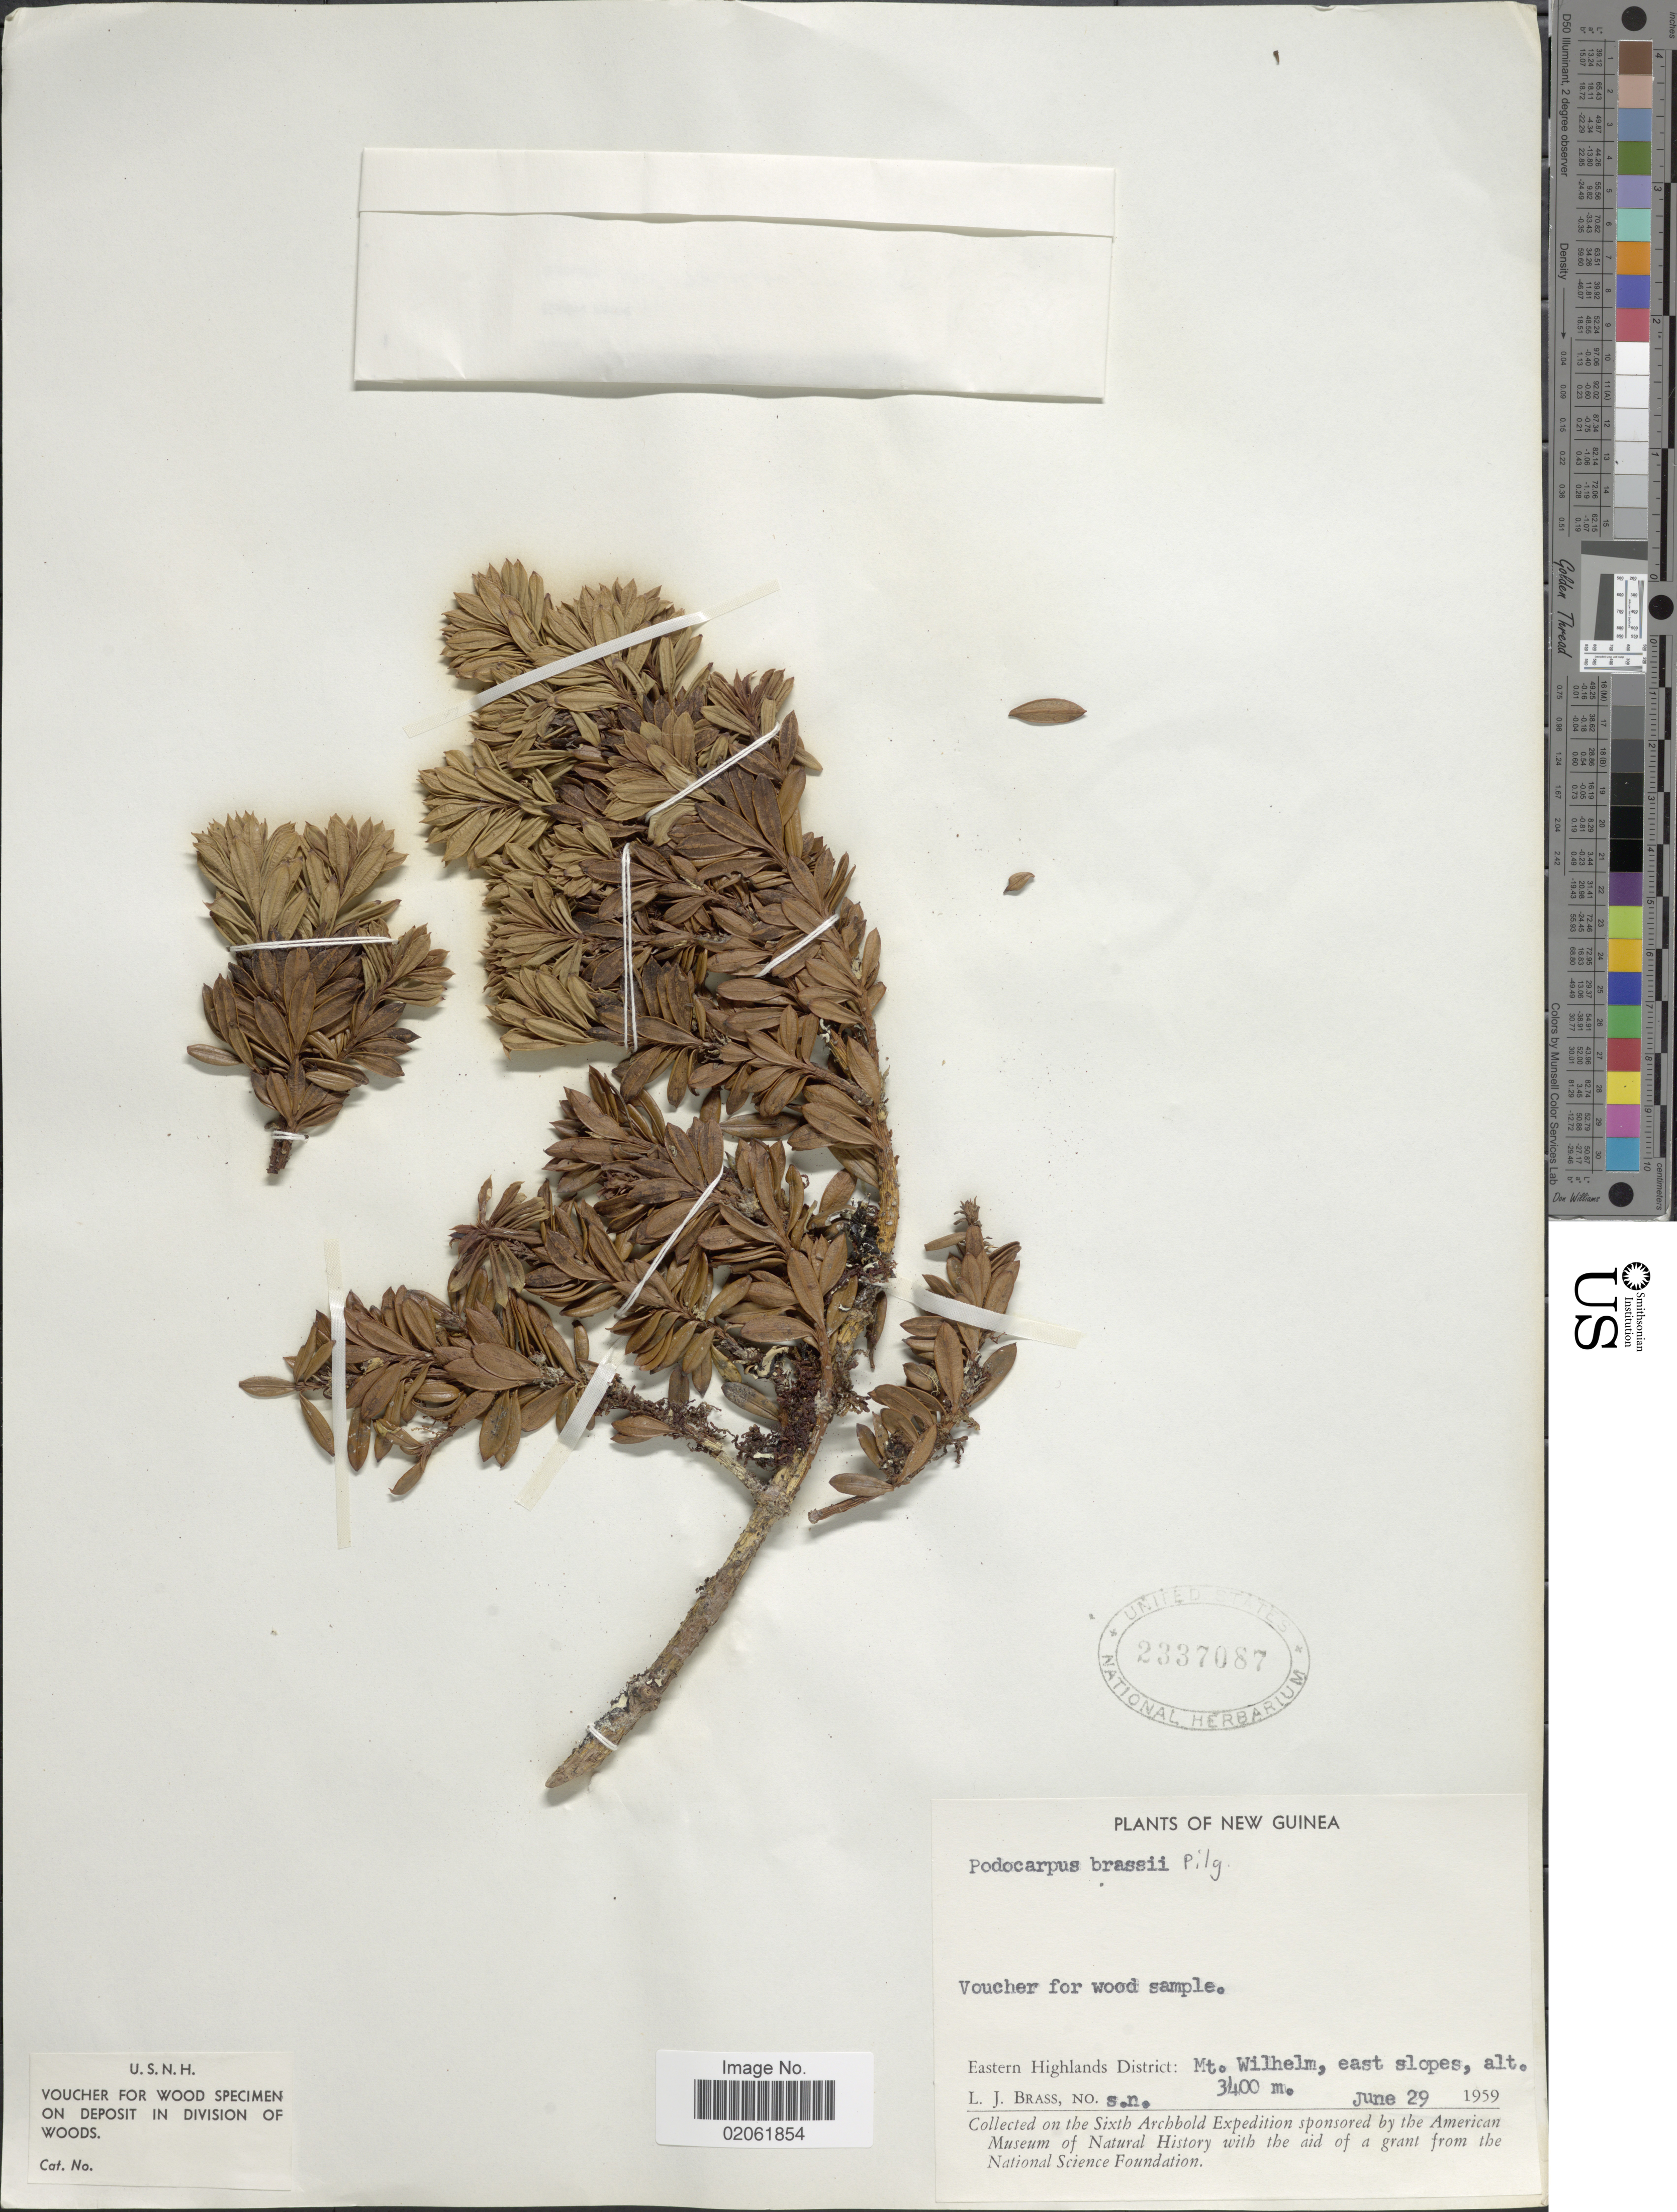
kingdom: Plantae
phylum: Tracheophyta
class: Pinopsida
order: Pinales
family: Podocarpaceae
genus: Podocarpus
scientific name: Podocarpus brassii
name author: Pilg.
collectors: L. J. Brass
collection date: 1959-06-29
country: Papua New Guinea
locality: New Guinea, Eastern Highlands District: Mt. Wilhelm, east slopes.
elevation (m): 3400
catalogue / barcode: US 2337087